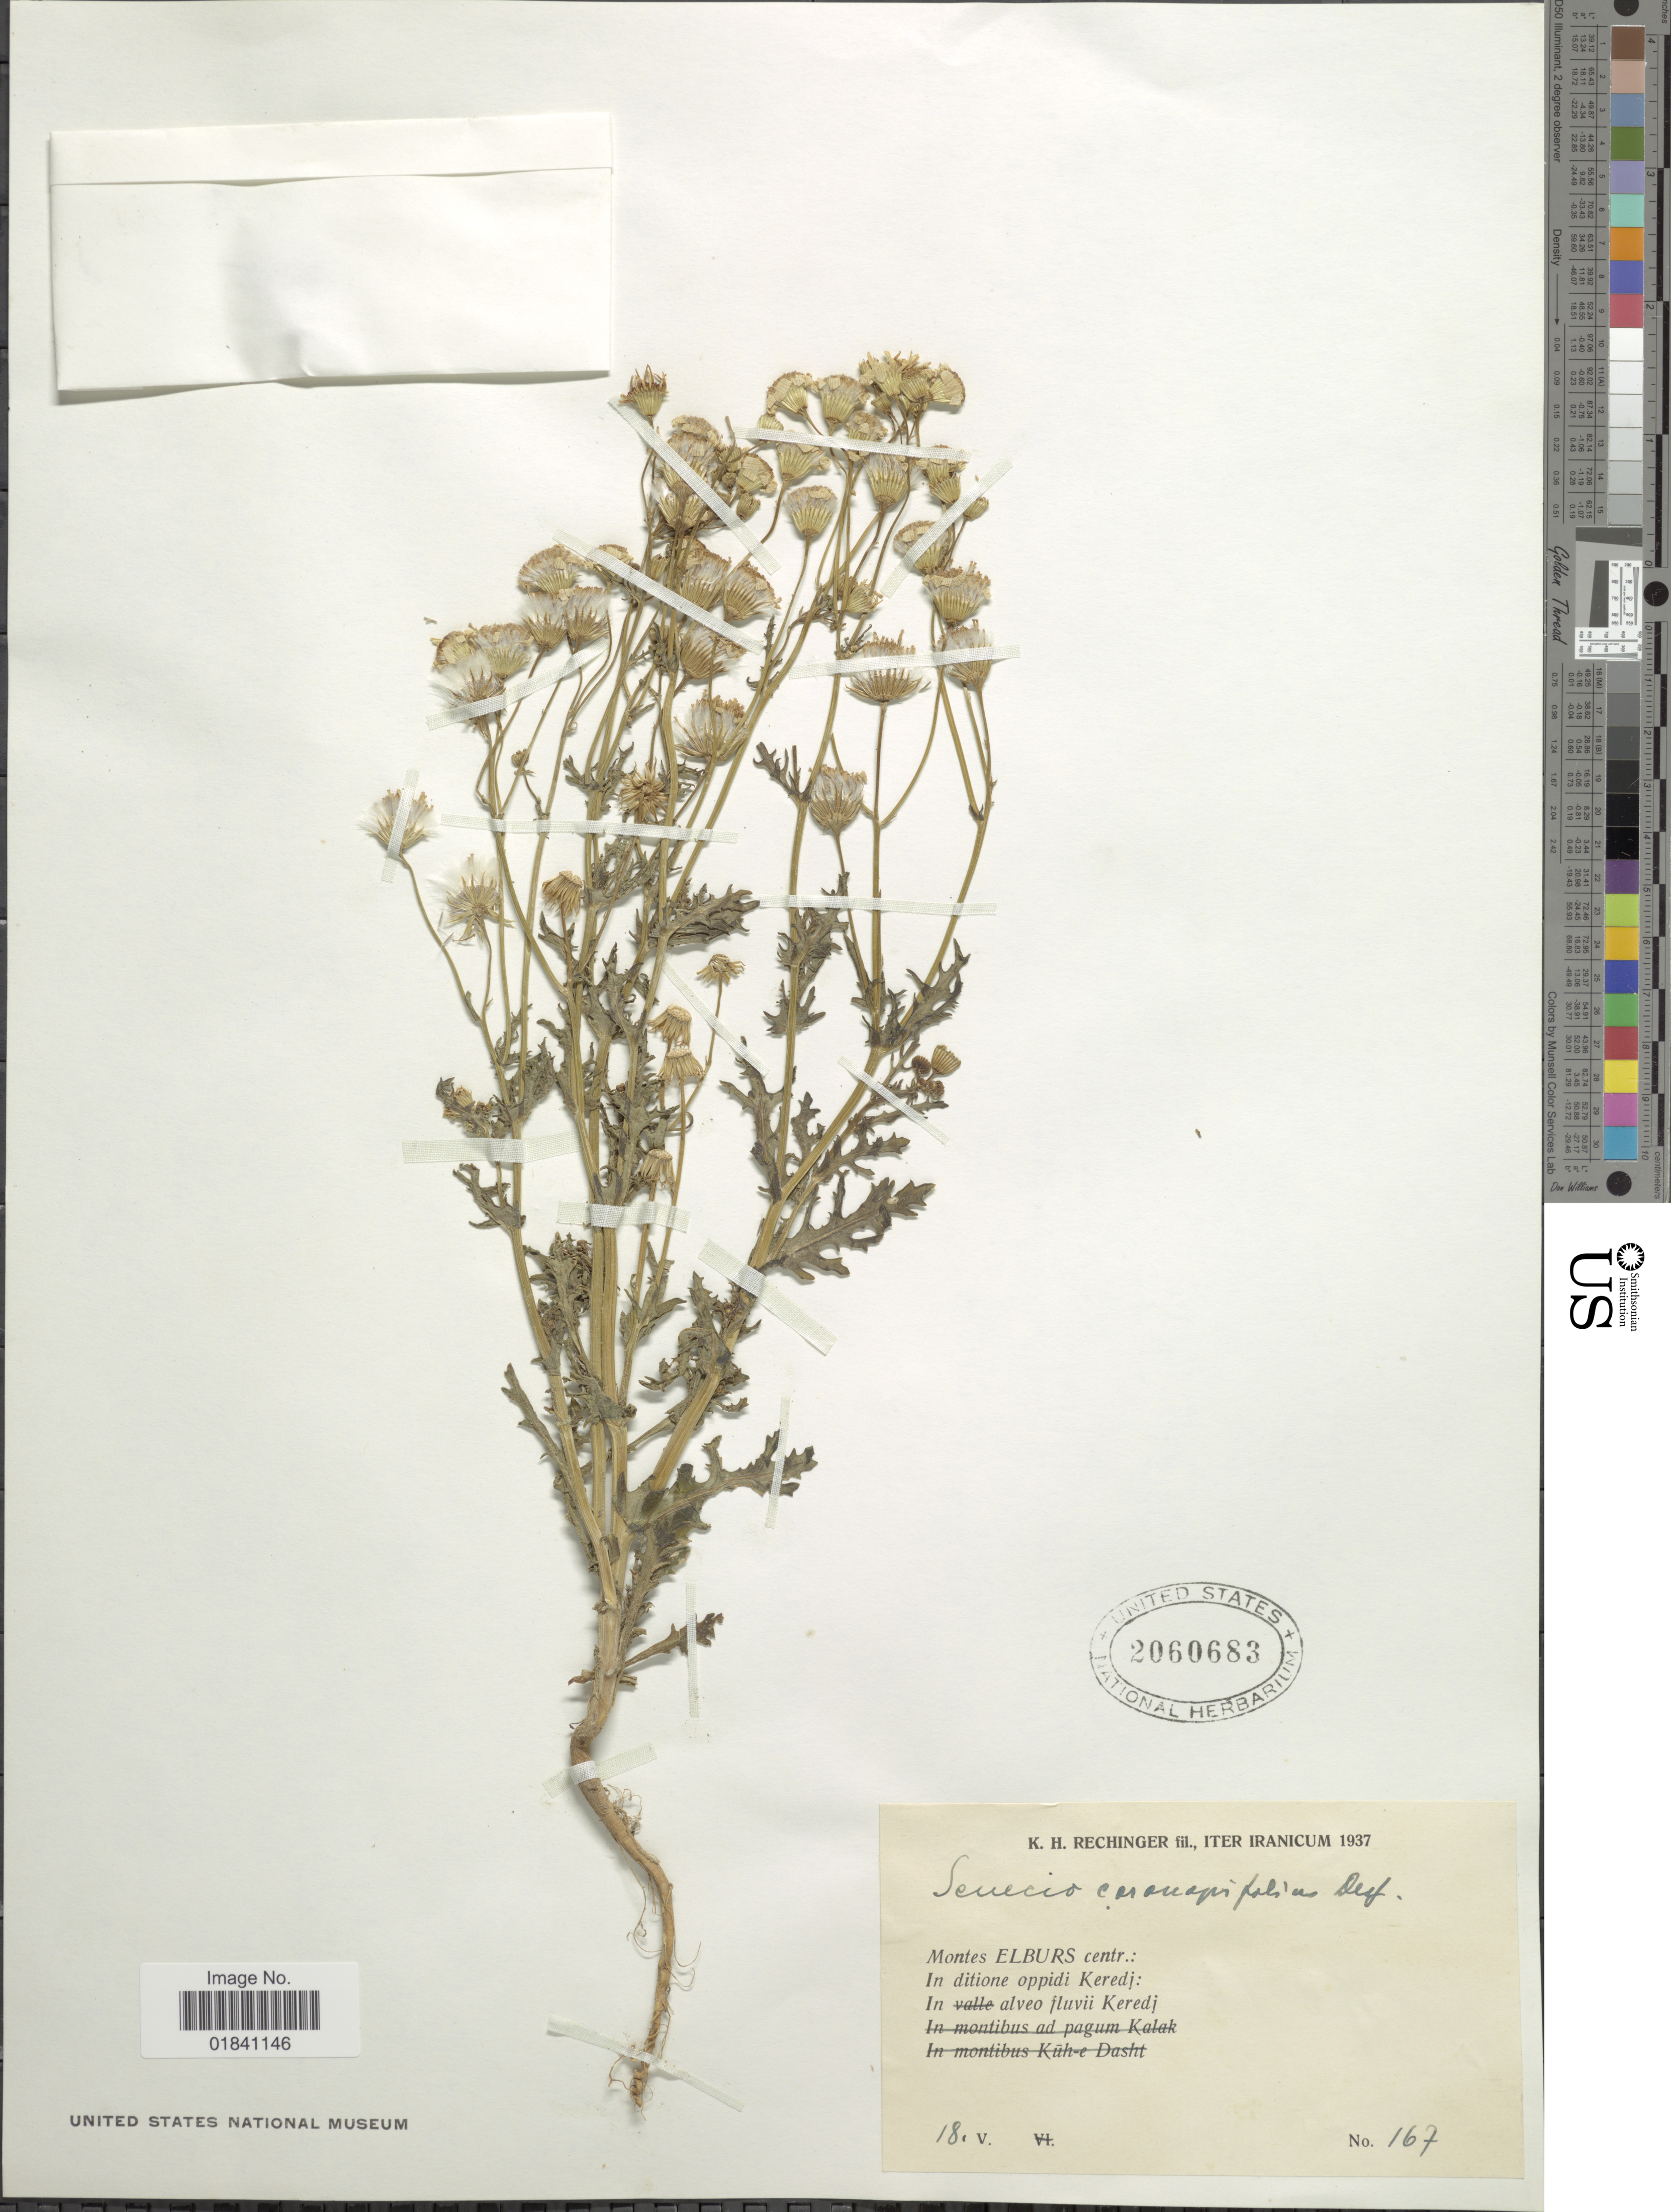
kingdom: Plantae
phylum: Tracheophyta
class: Magnoliopsida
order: Asterales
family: Asteraceae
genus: Senecio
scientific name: Senecio coronopifolius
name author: Desf.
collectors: K. H. Rechinger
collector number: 167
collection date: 1937-05-18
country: Iran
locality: Montes Elburs centr.: In ditione oppidi Keredj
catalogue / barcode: US 2060683